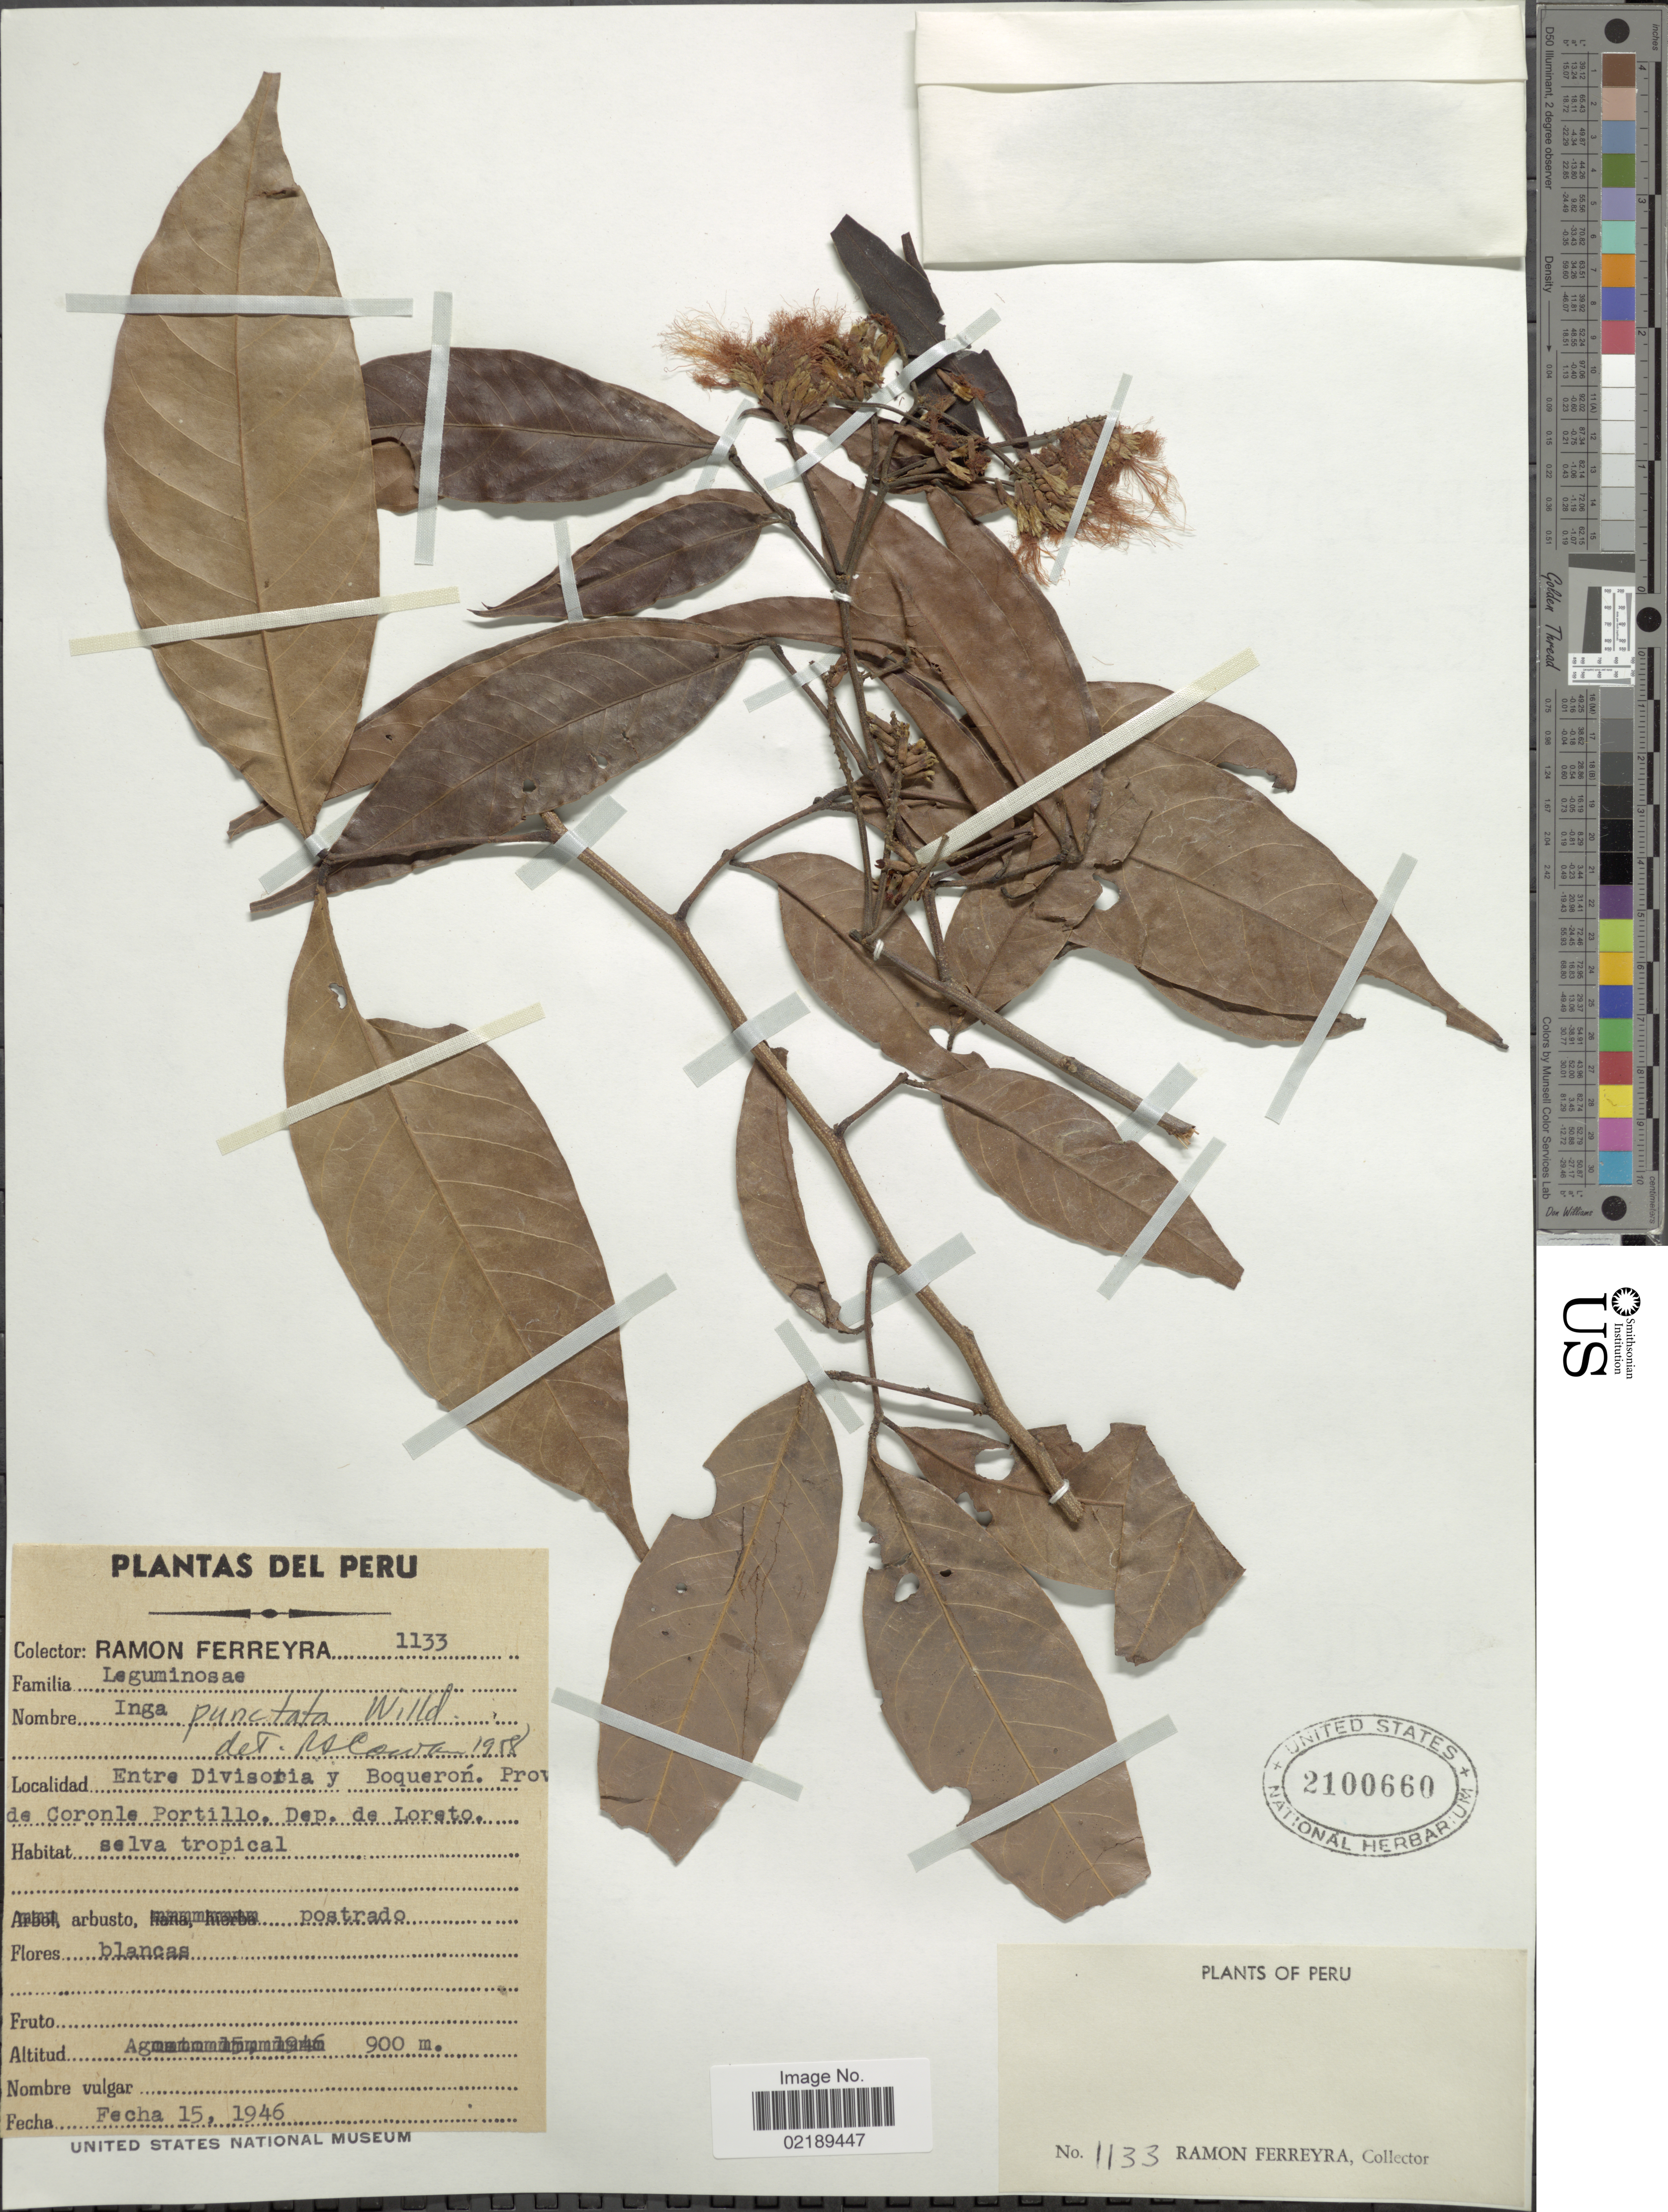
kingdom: Plantae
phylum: Tracheophyta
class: Magnoliopsida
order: Fabales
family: Fabaceae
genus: Inga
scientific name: Inga punctata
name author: Willd.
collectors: R. A. Ferreyra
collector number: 1133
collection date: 1946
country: Peru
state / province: Loreto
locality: Entre Divisoria y Boquerón, Prov. de Coronle Portillo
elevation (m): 900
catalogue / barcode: US 2100660